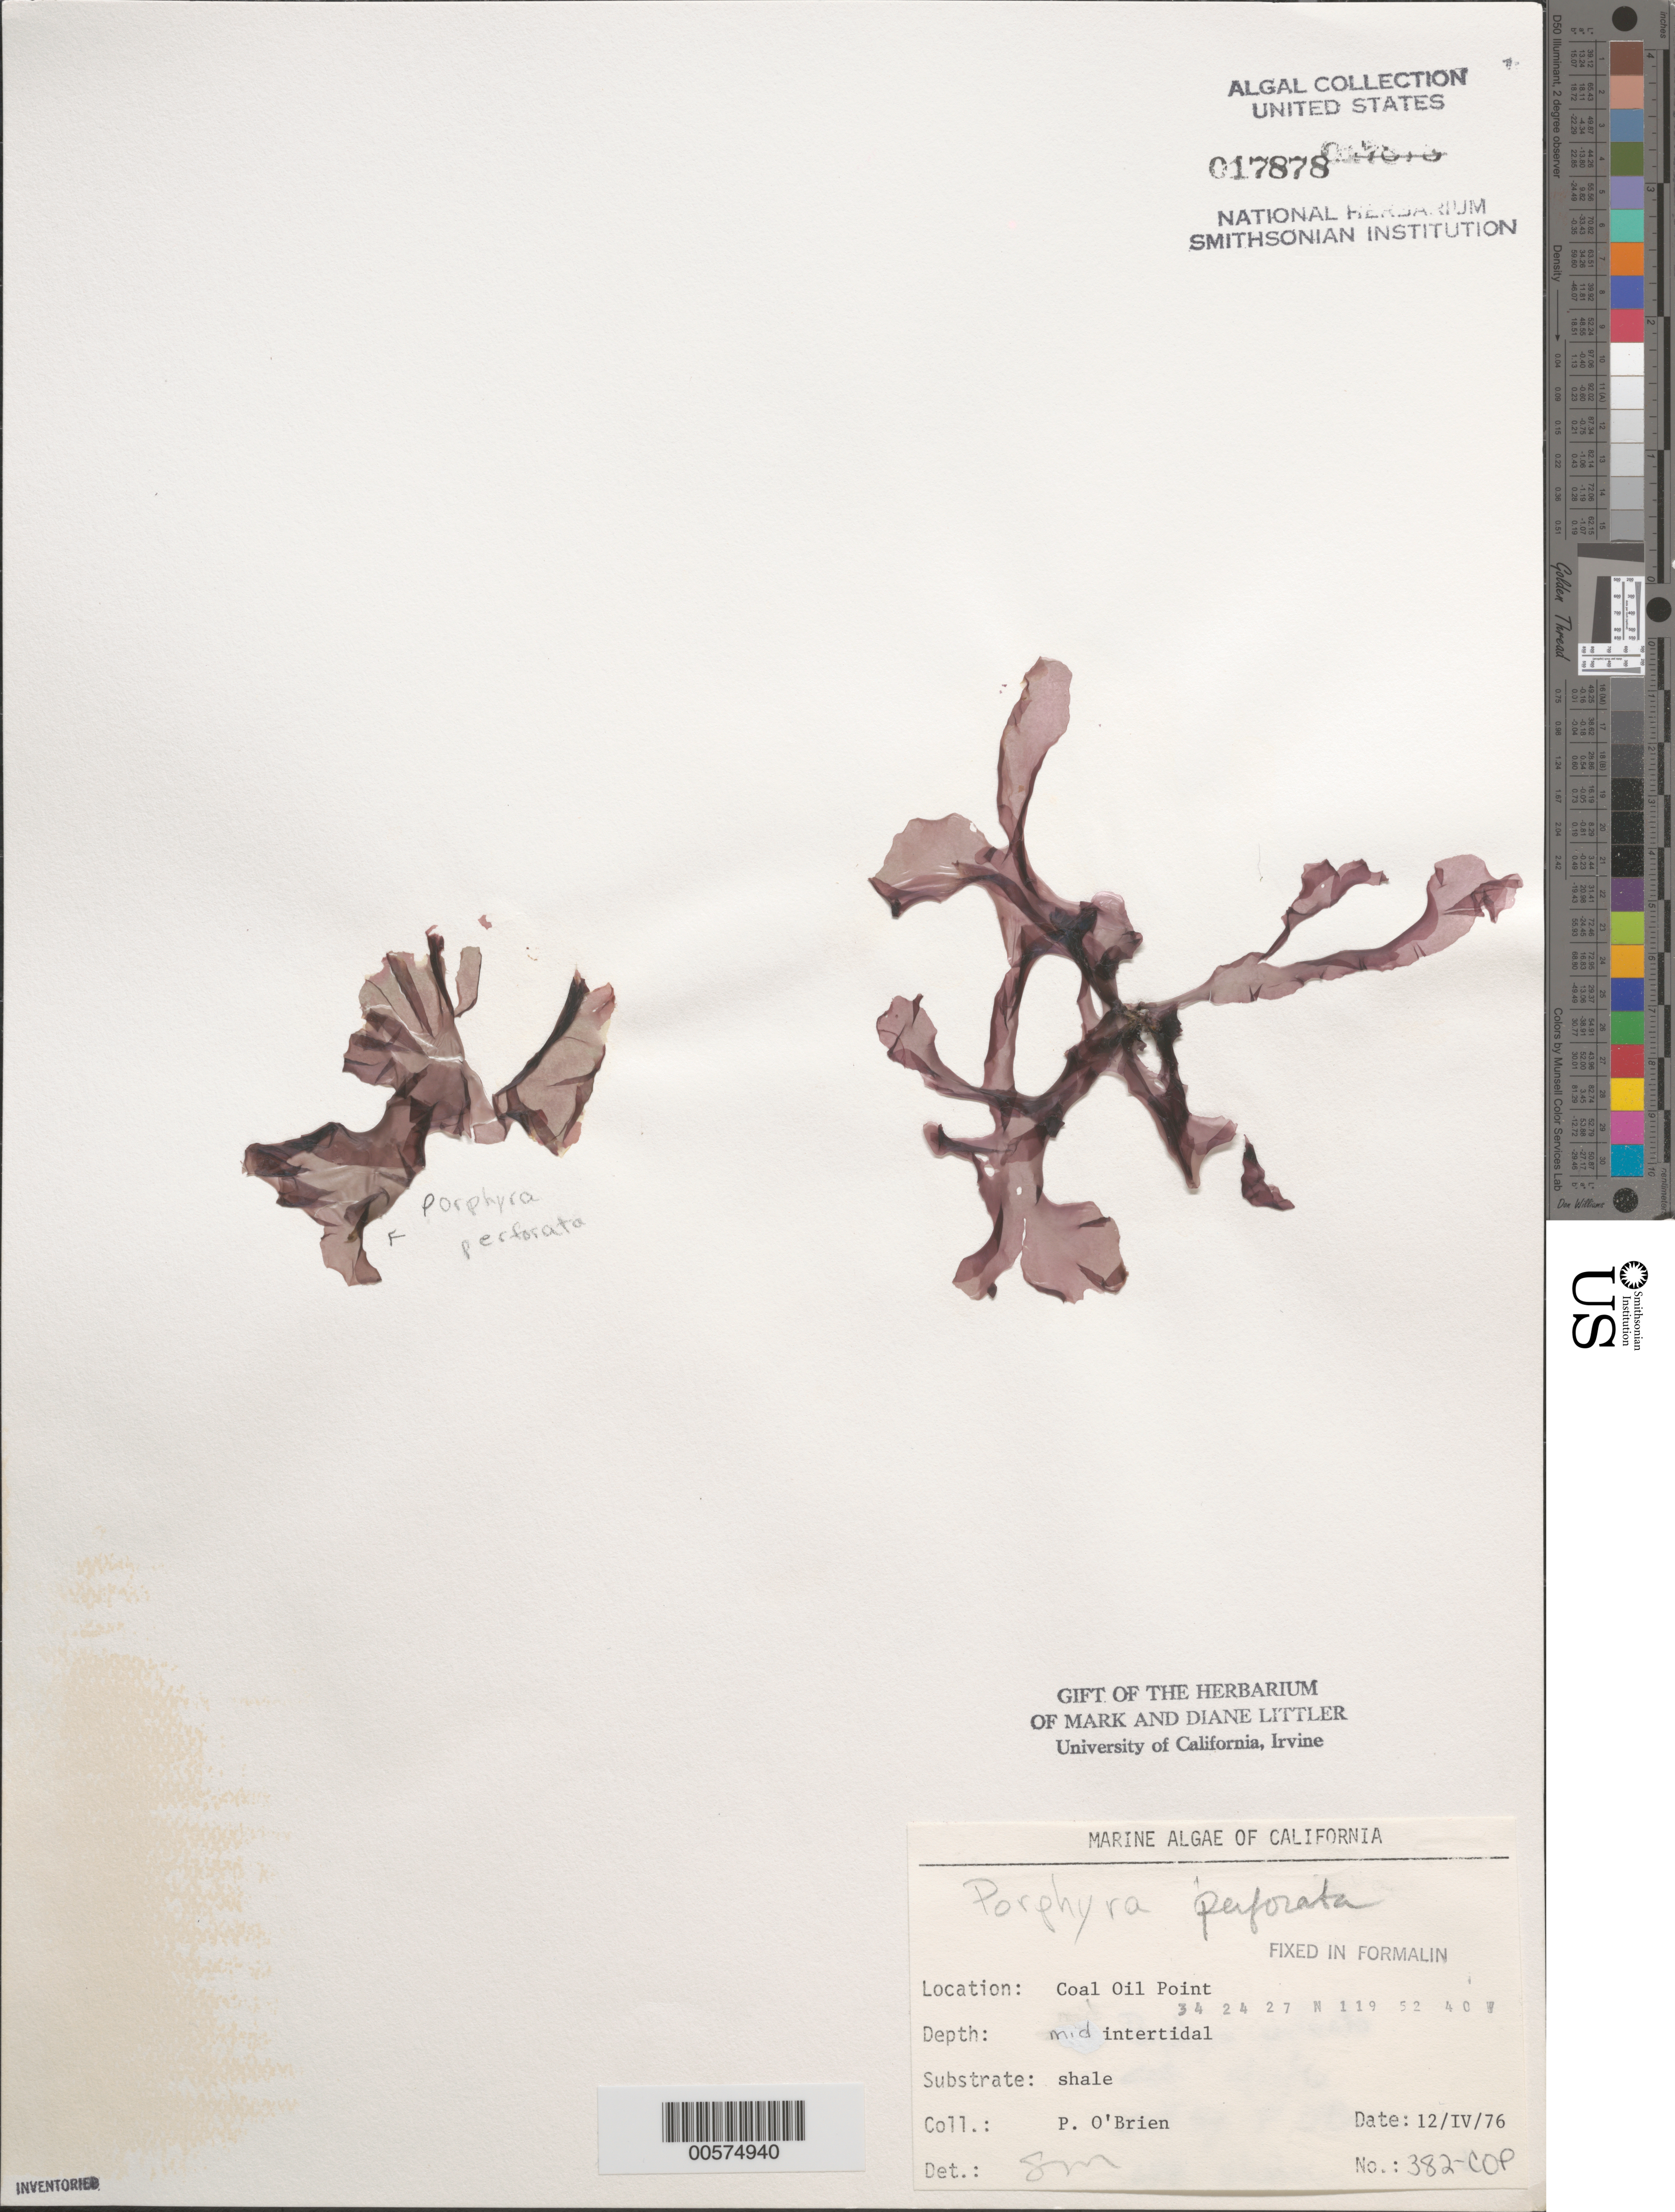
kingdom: Plantae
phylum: Rhodophyta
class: Bangiophyceae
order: Bangiales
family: Bangiaceae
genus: Pyropia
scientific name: Pyropia perforata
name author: (J. Agardh) S.C. Lindstrom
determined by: Algae name updating Project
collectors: P. O'Brien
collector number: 382-cop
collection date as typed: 12 Apr 1976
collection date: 1976-04-12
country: United States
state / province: California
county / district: Santa Barbara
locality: Coal Oil Point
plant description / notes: BLM-SOCALBIGHT Rocky Intertidal Survey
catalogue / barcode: US 17878